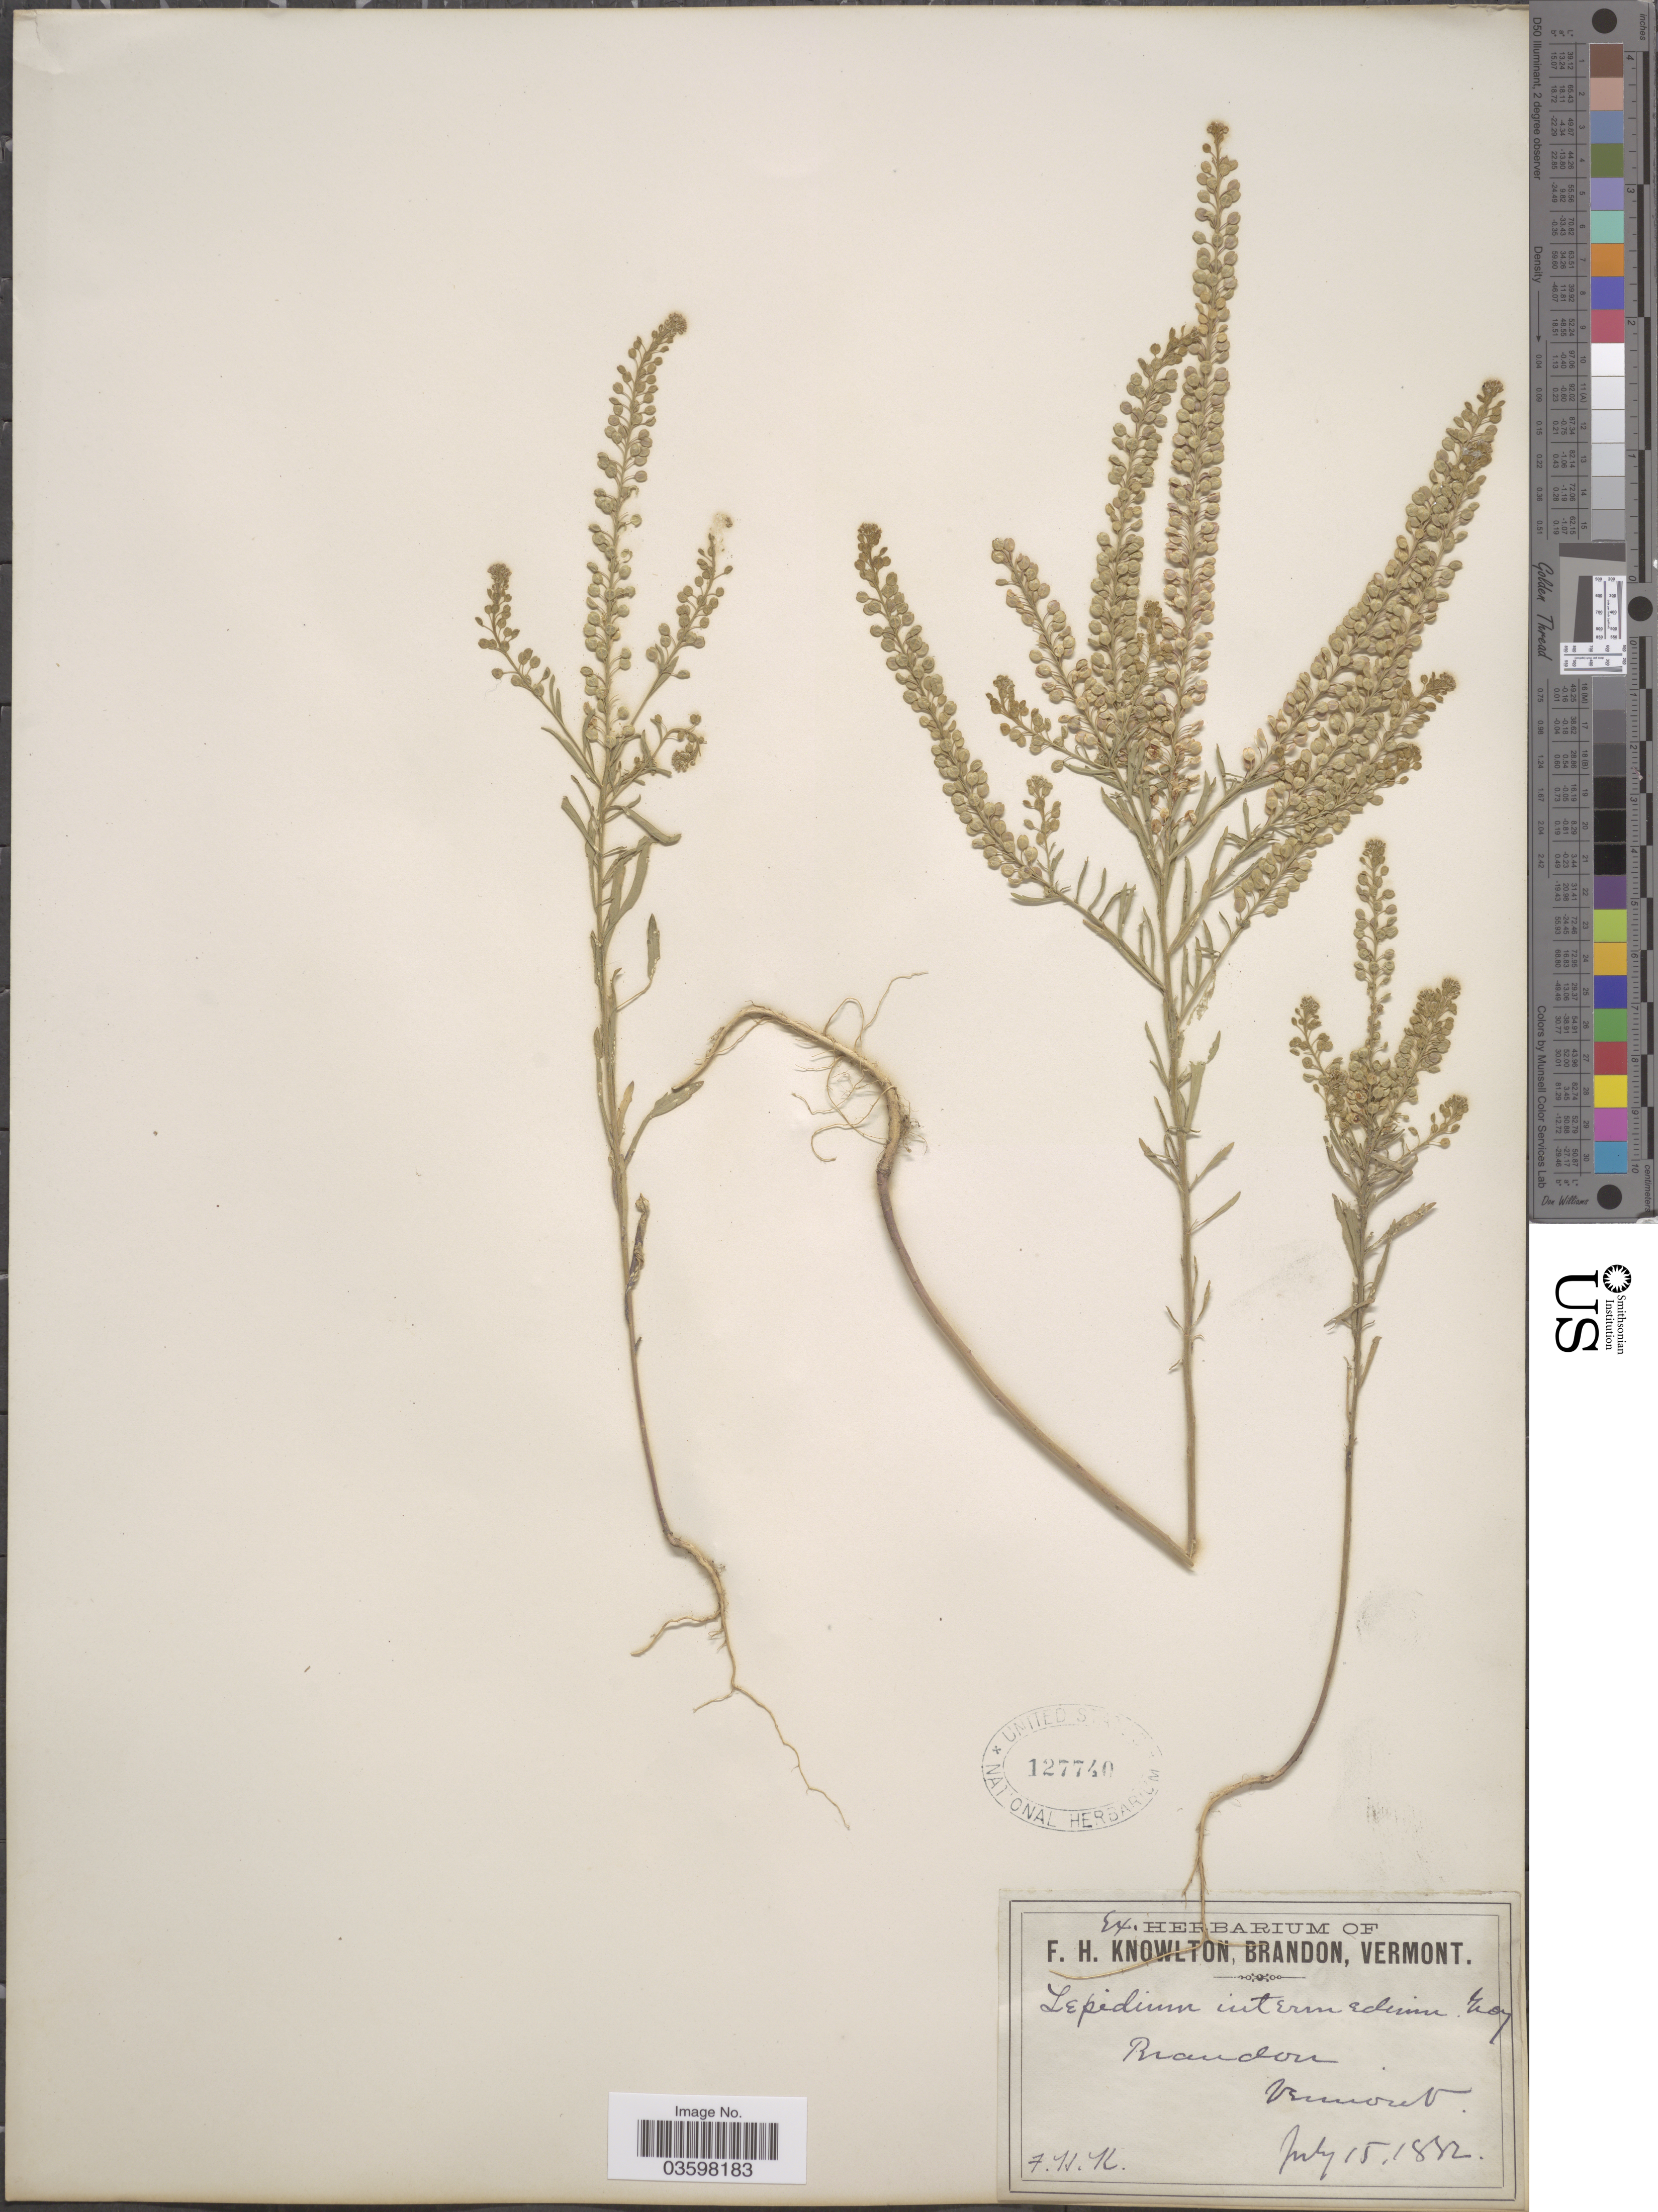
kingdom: Plantae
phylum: Tracheophyta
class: Magnoliopsida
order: Brassicales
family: Brassicaceae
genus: Lepidium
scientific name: Lepidium densiflorum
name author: Schrad.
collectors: F. H. Knowlton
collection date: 1882-07-15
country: United States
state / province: Vermont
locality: Brandon.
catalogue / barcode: US 127740